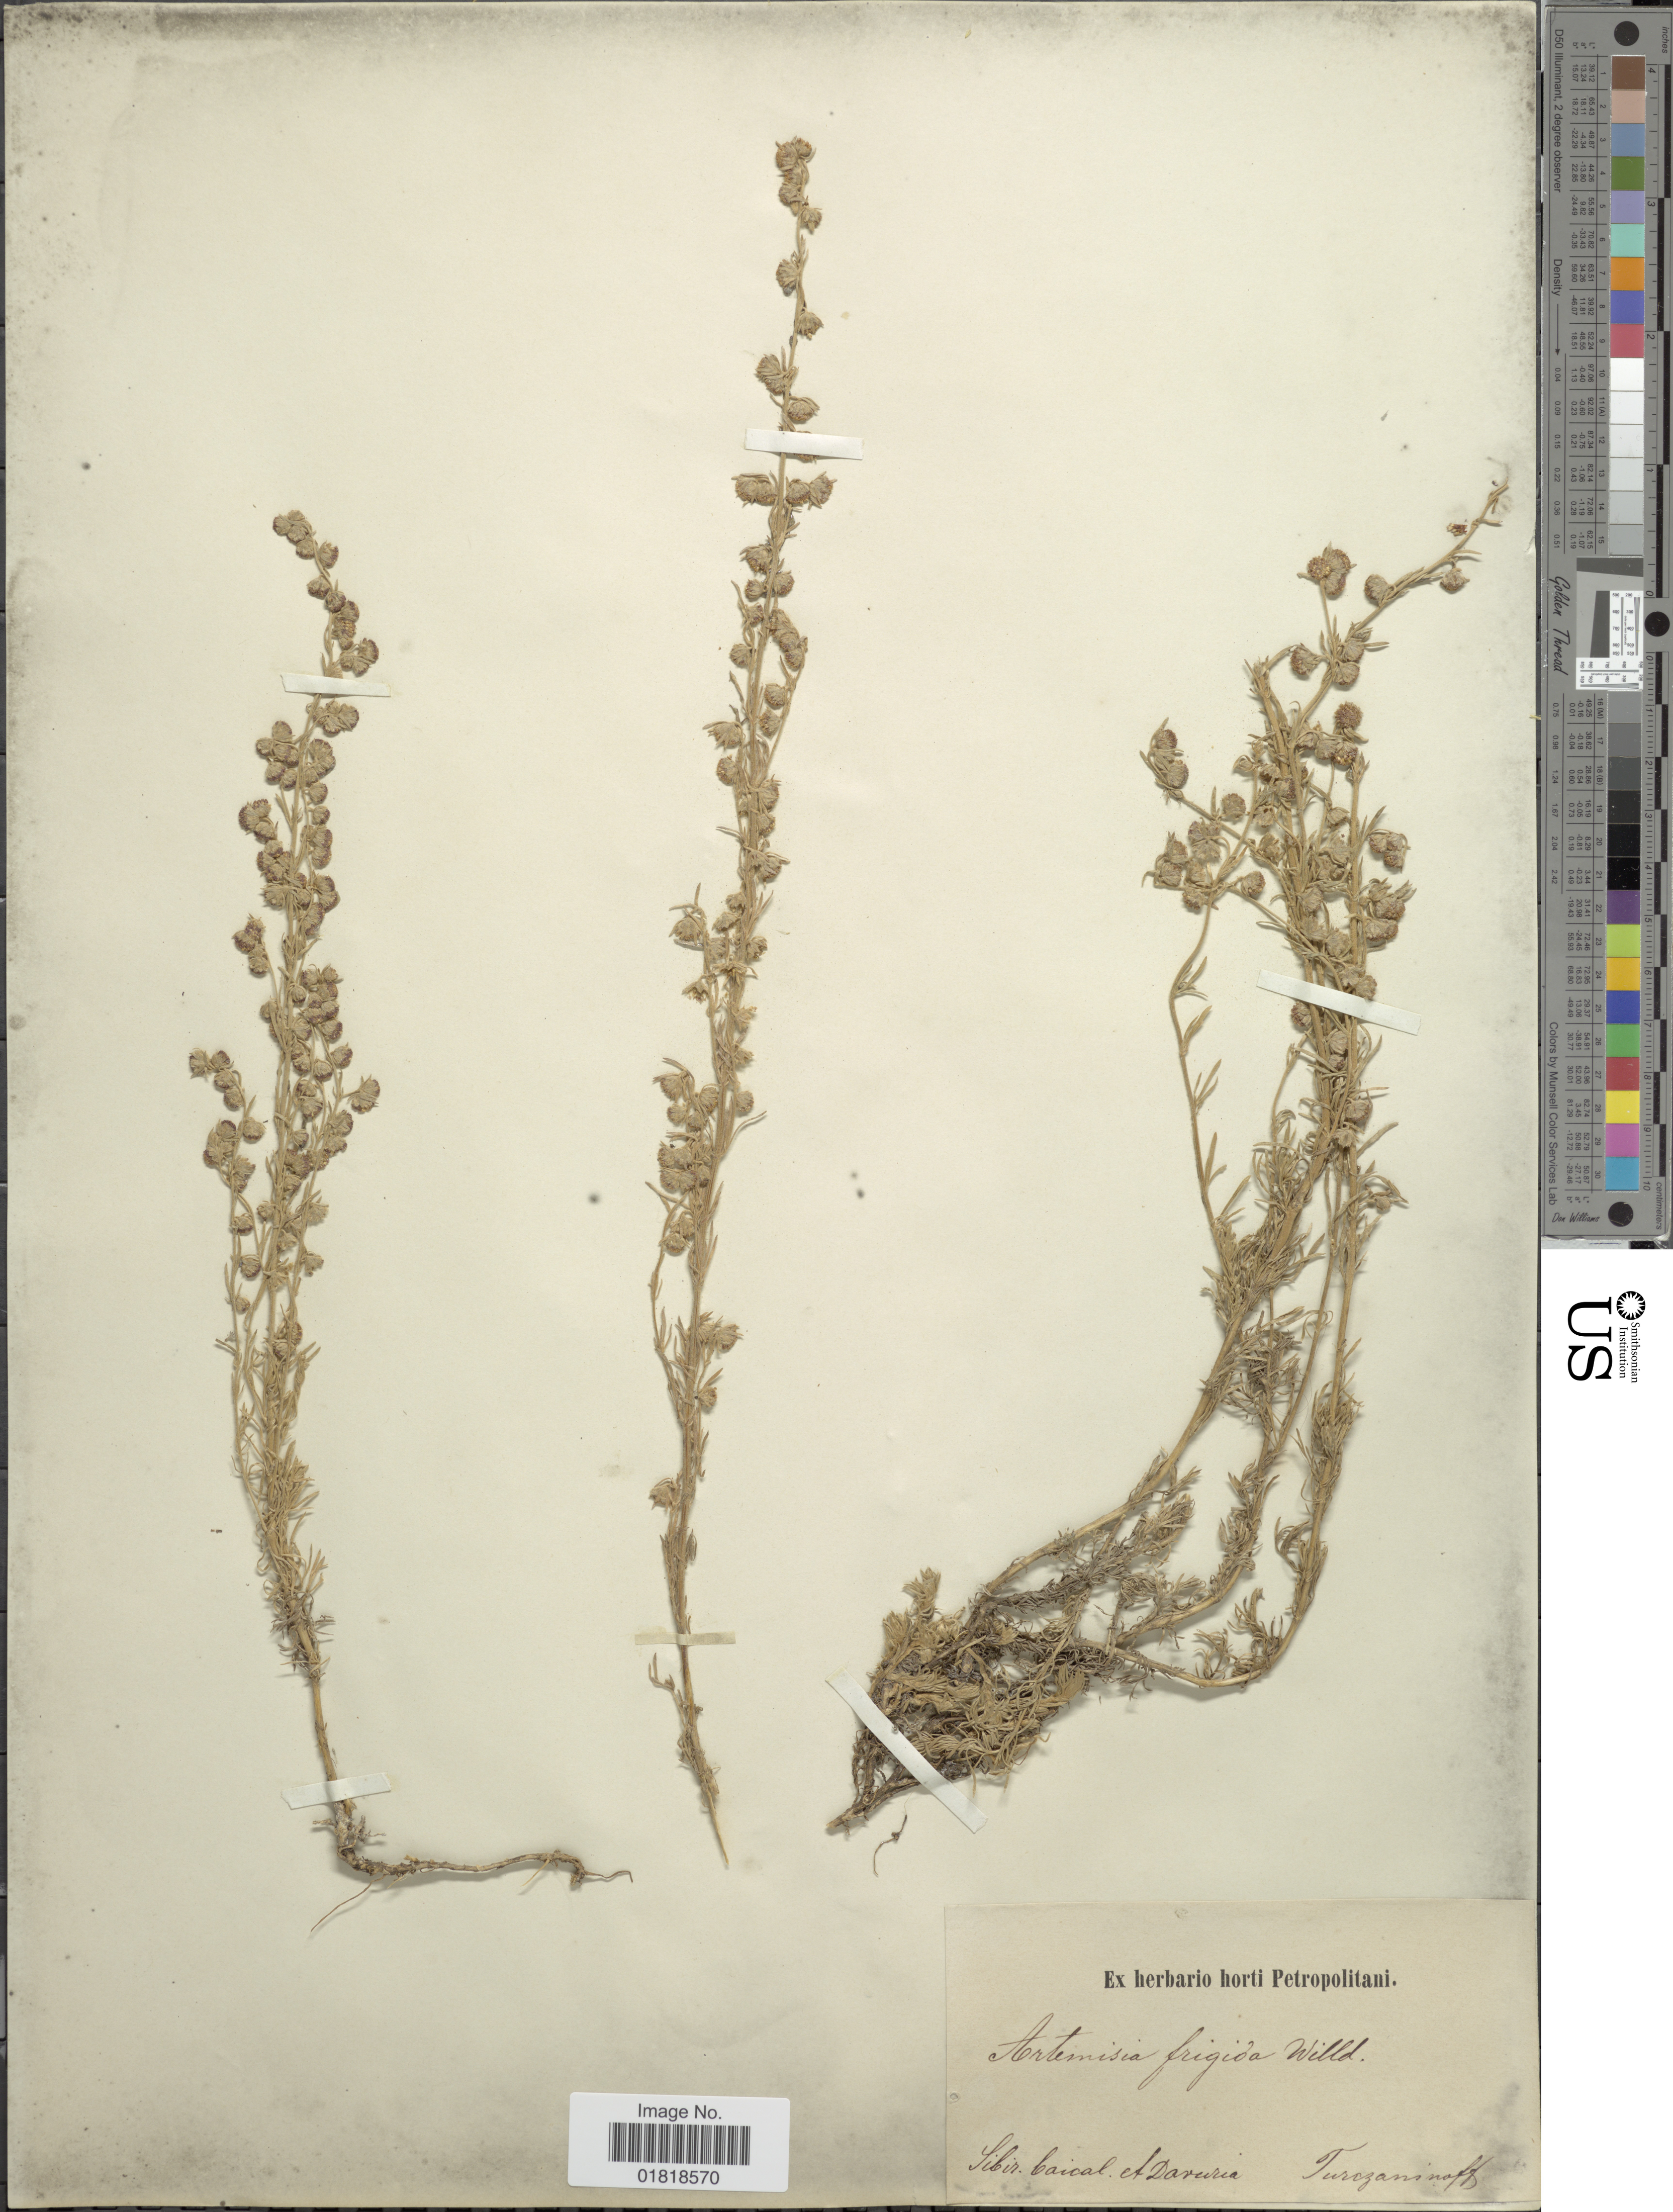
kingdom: Plantae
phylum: Tracheophyta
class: Magnoliopsida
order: Asterales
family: Asteraceae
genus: Artemisia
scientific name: Artemisia frigida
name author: Willd.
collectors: N. Turczaninow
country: Russian Federation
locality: Sibir. Baical et Dauria.